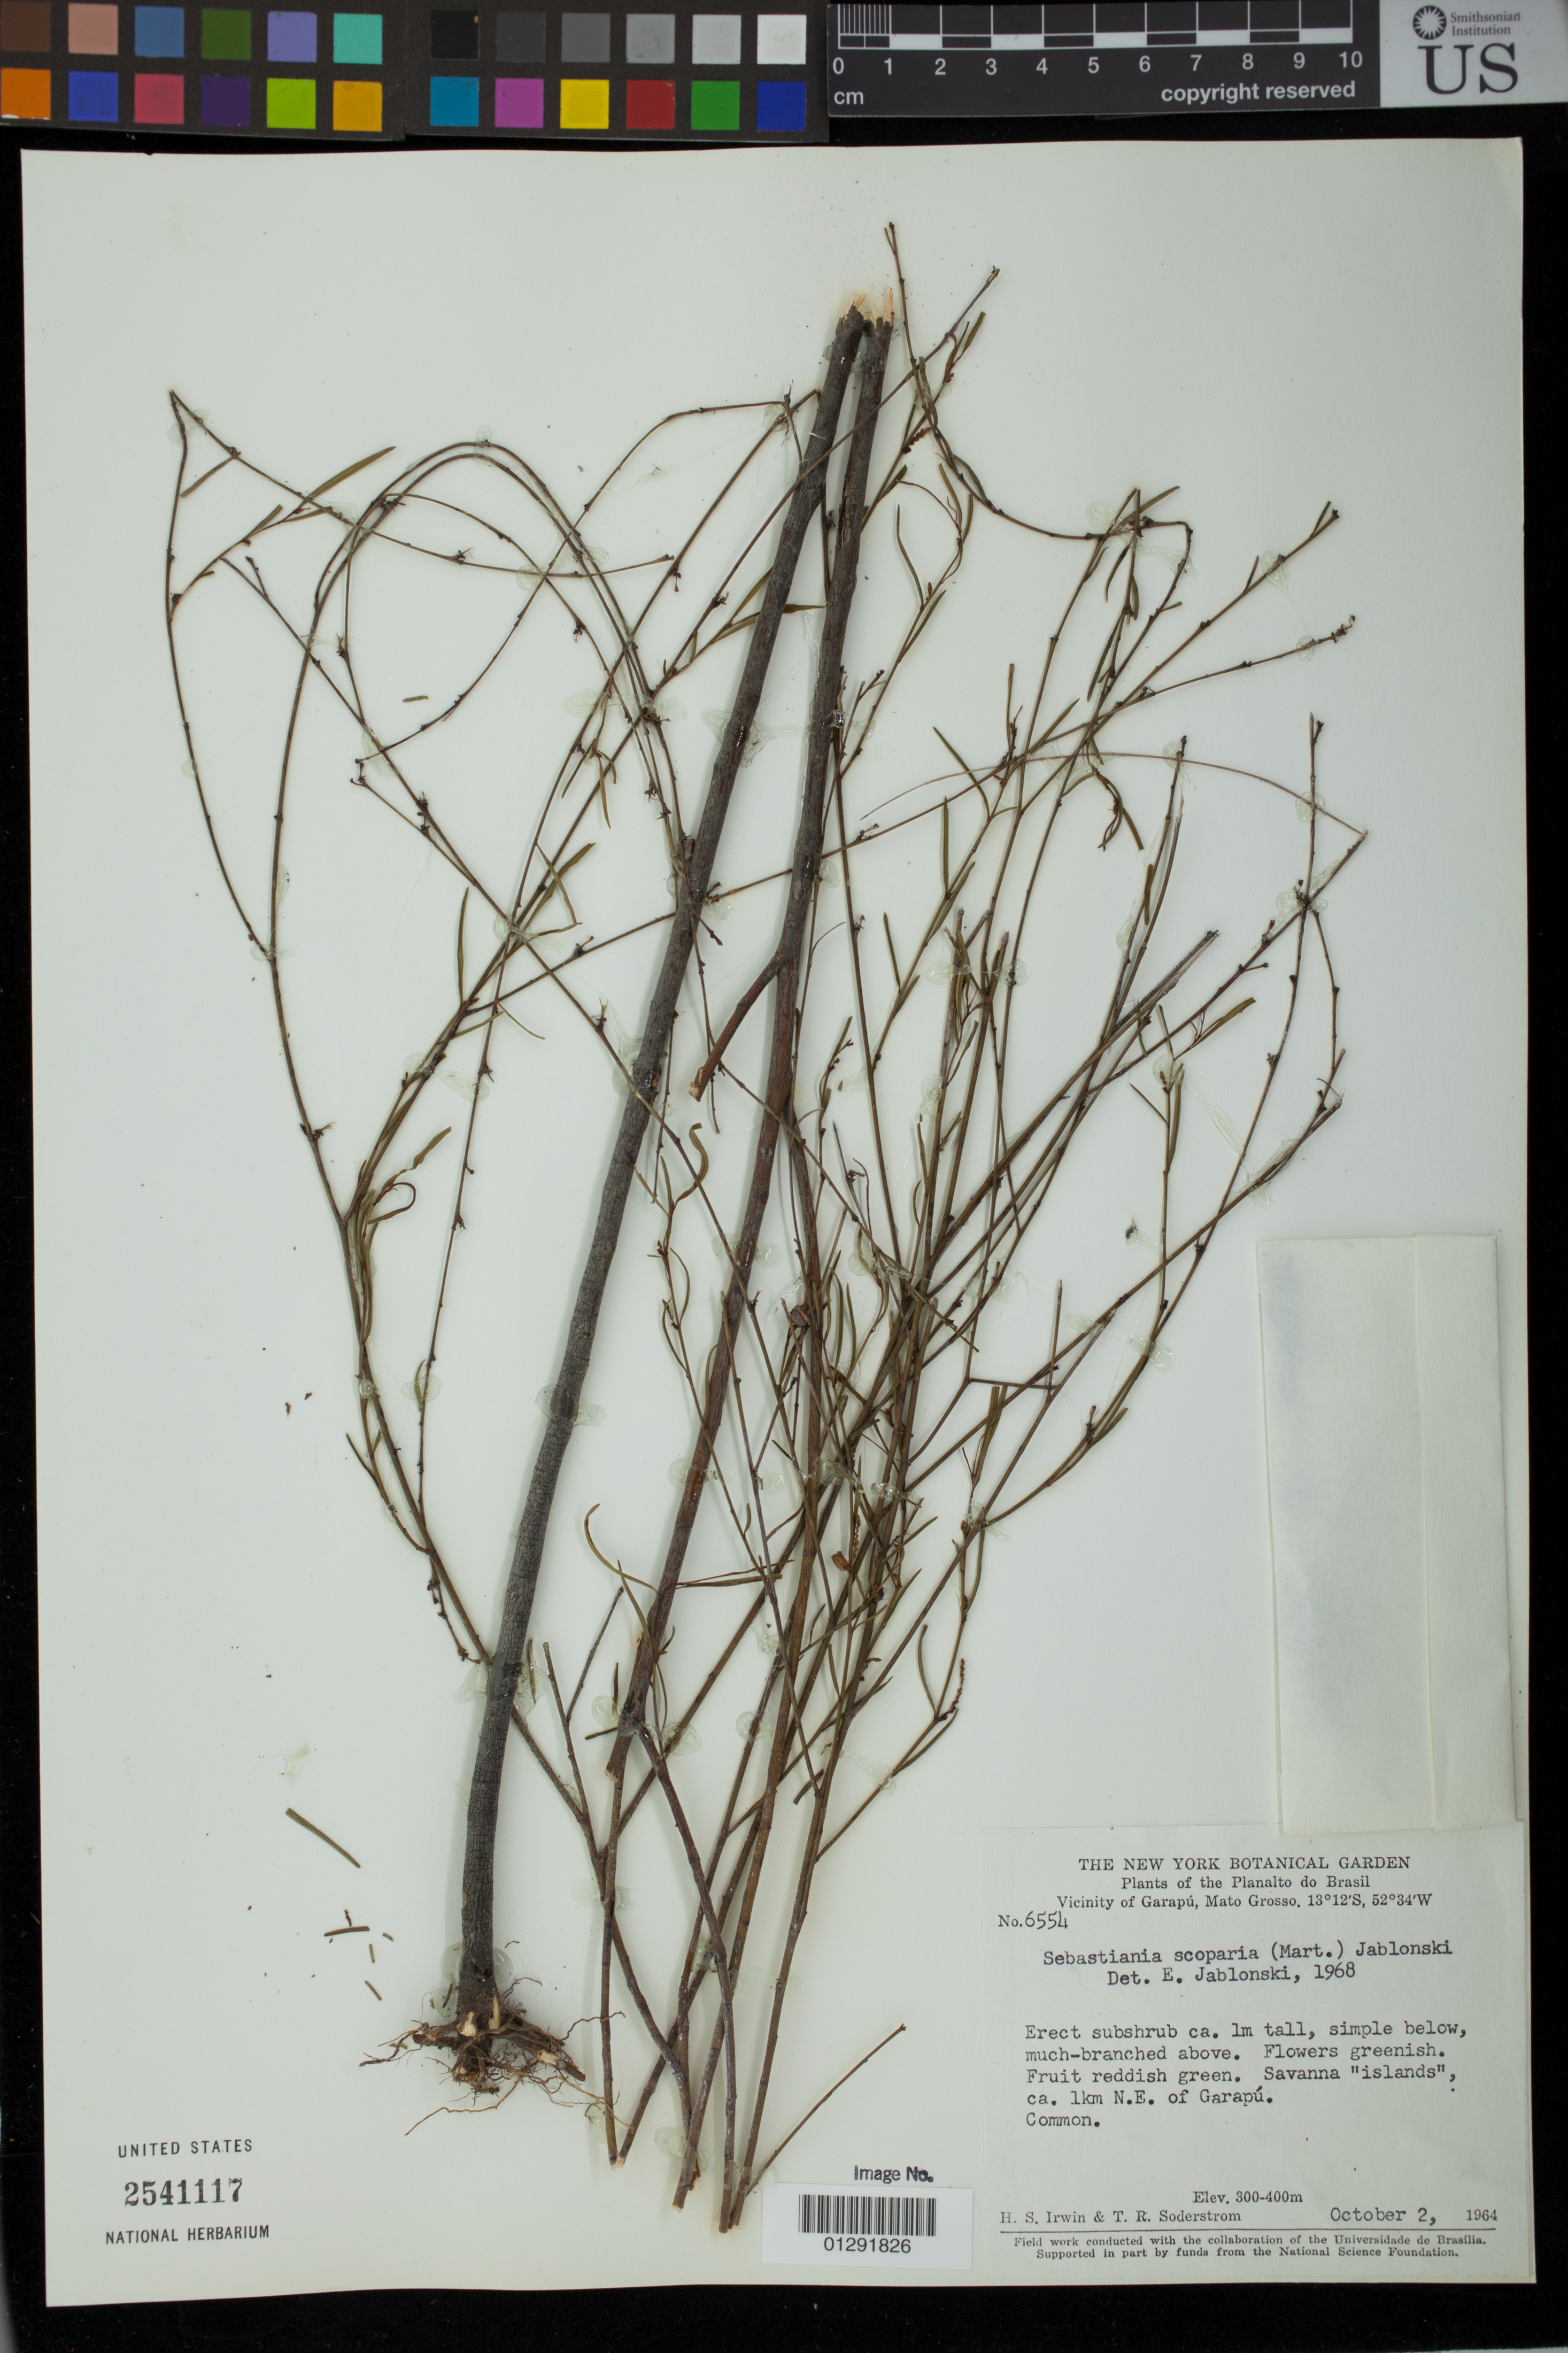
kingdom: Plantae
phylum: Tracheophyta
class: Magnoliopsida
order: Malpighiales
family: Euphorbiaceae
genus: Sebastiania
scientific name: Sebastiania scoparia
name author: (Mart.) Jablonski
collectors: H. Irwin & T. R. Soderstrom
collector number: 6554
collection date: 1964-10-02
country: Brazil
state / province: Mato Grosso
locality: Ca. 1km N.E. of Garapu.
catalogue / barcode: US 2541117